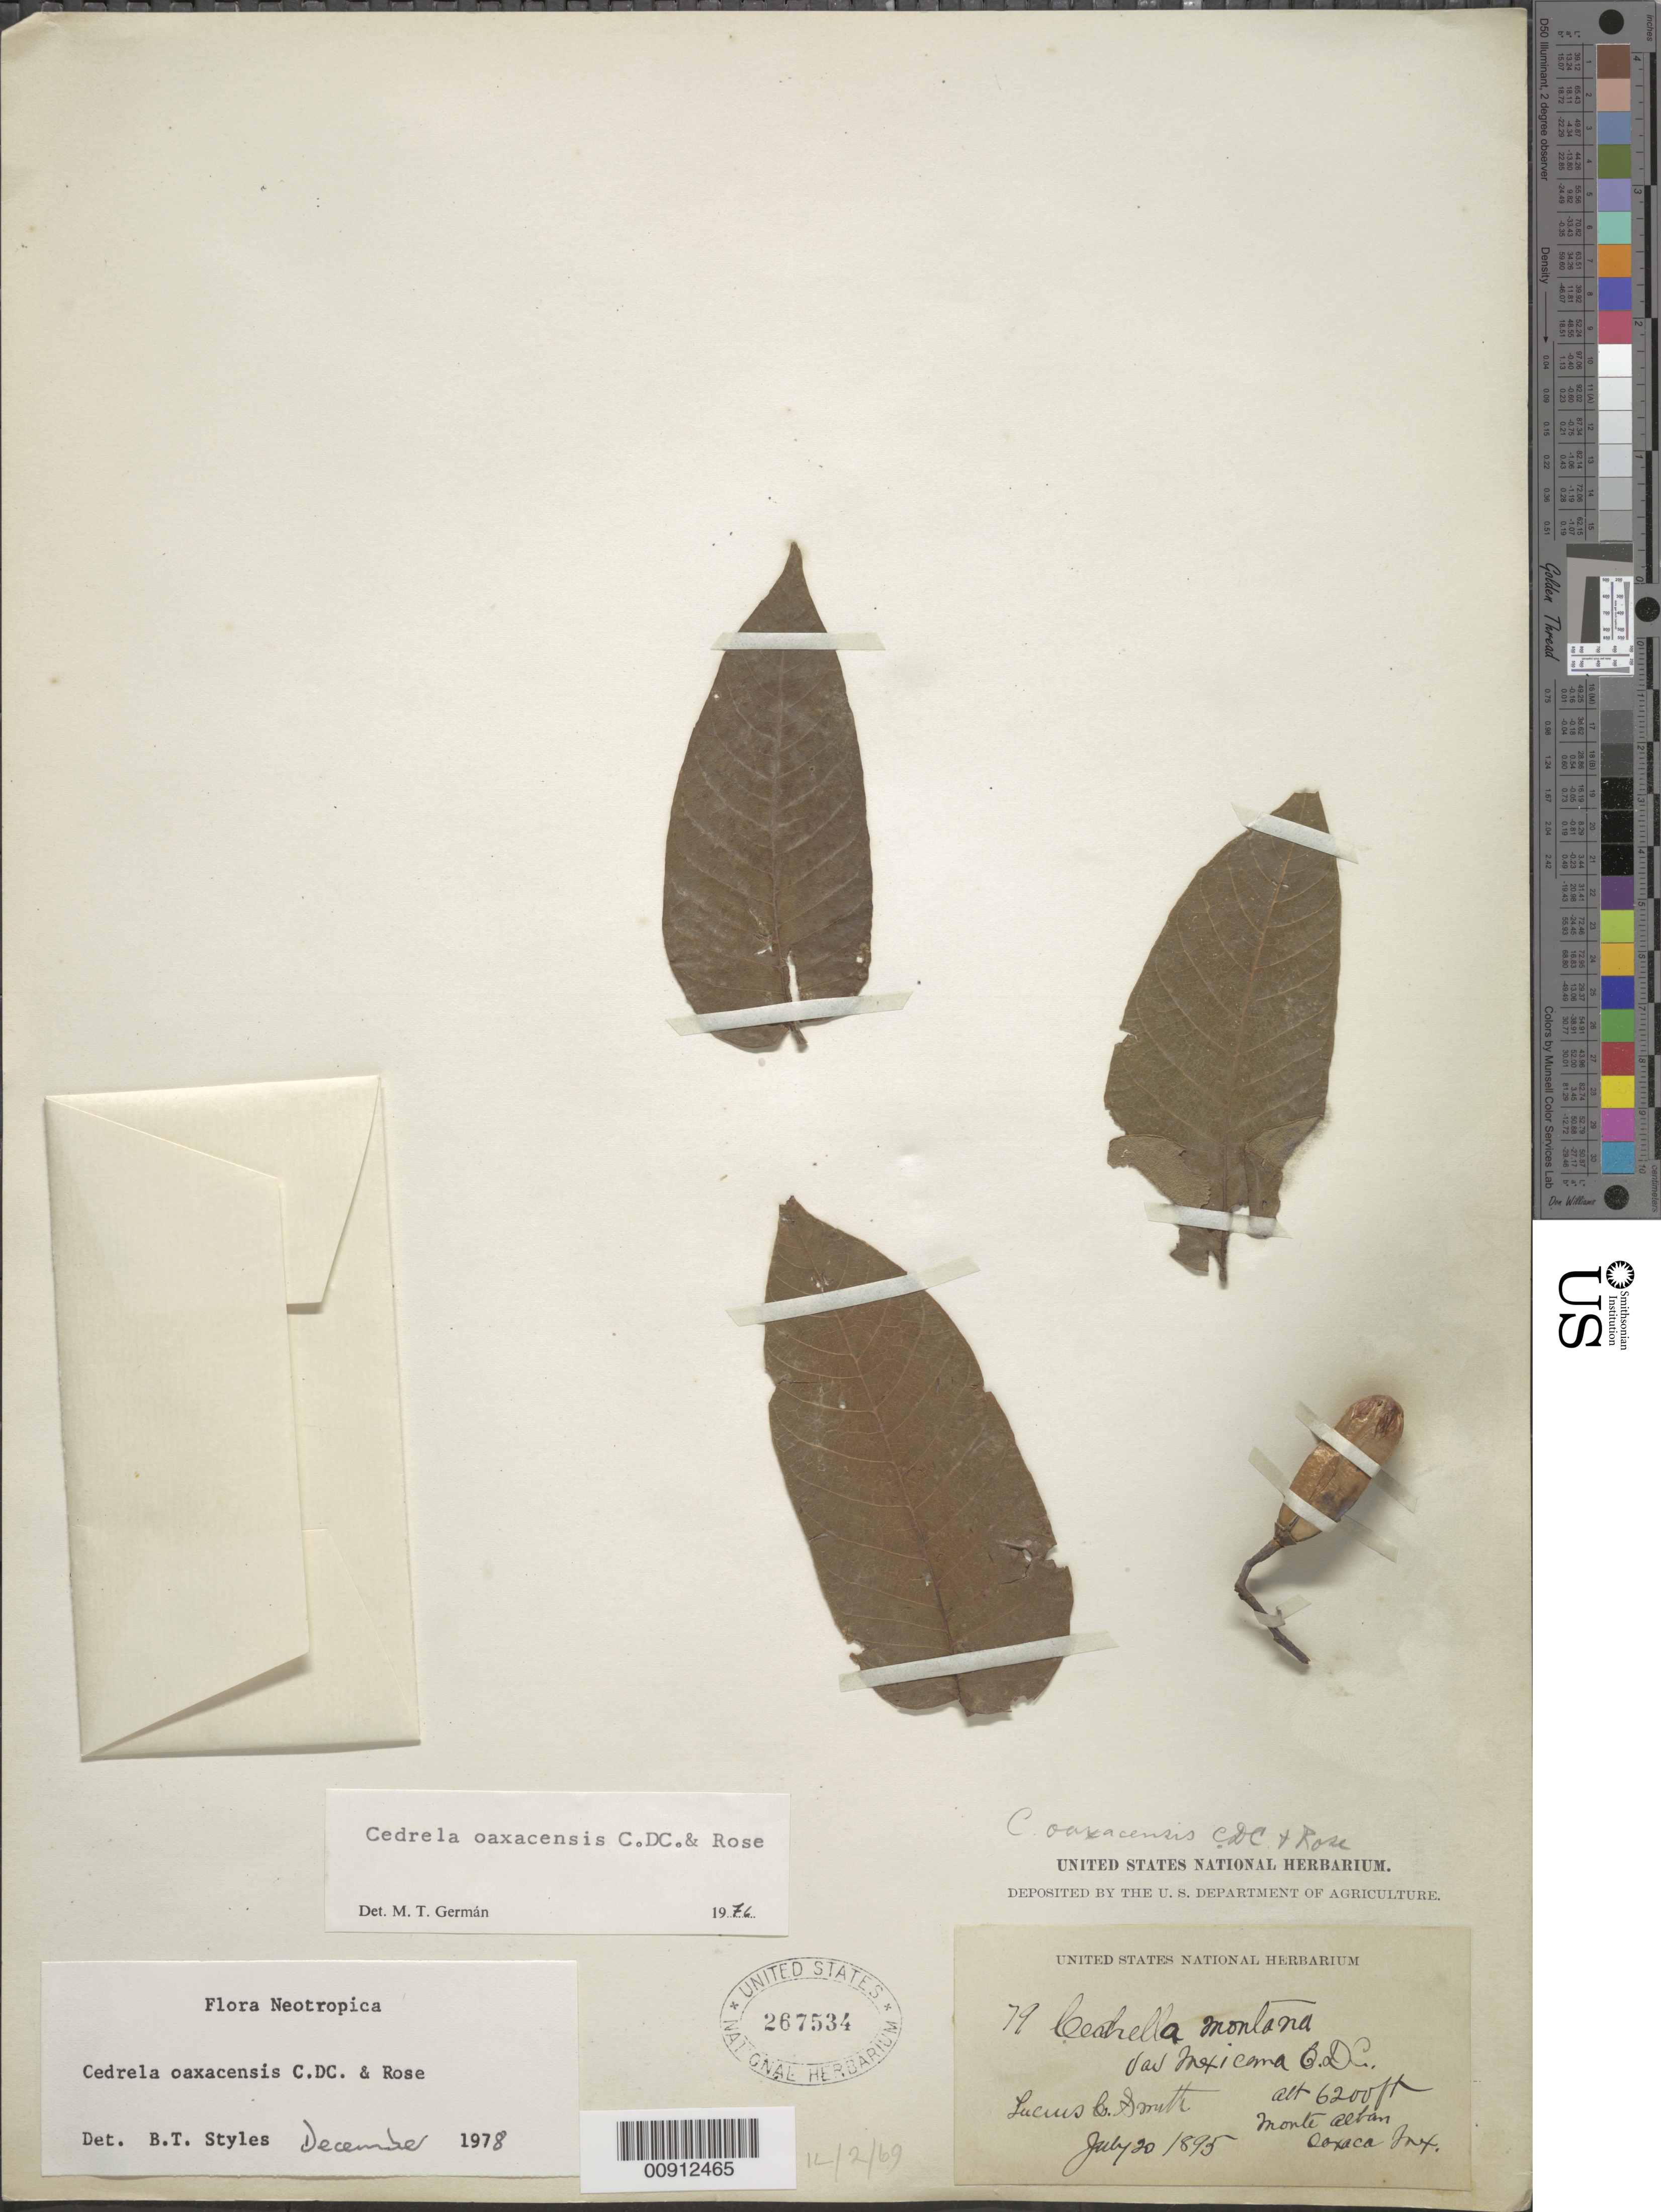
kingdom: Plantae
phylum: Tracheophyta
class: Magnoliopsida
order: Sapindales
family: Meliaceae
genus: Cedrela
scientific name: Cedrela oaxacensis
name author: C. DC. & Rose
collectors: L. C. Smith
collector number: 79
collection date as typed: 20 Jul 1895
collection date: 1895-07-20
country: Mexico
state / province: Oaxaca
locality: Monte Alban, Oaxaca.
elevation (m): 1890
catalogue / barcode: US 267534